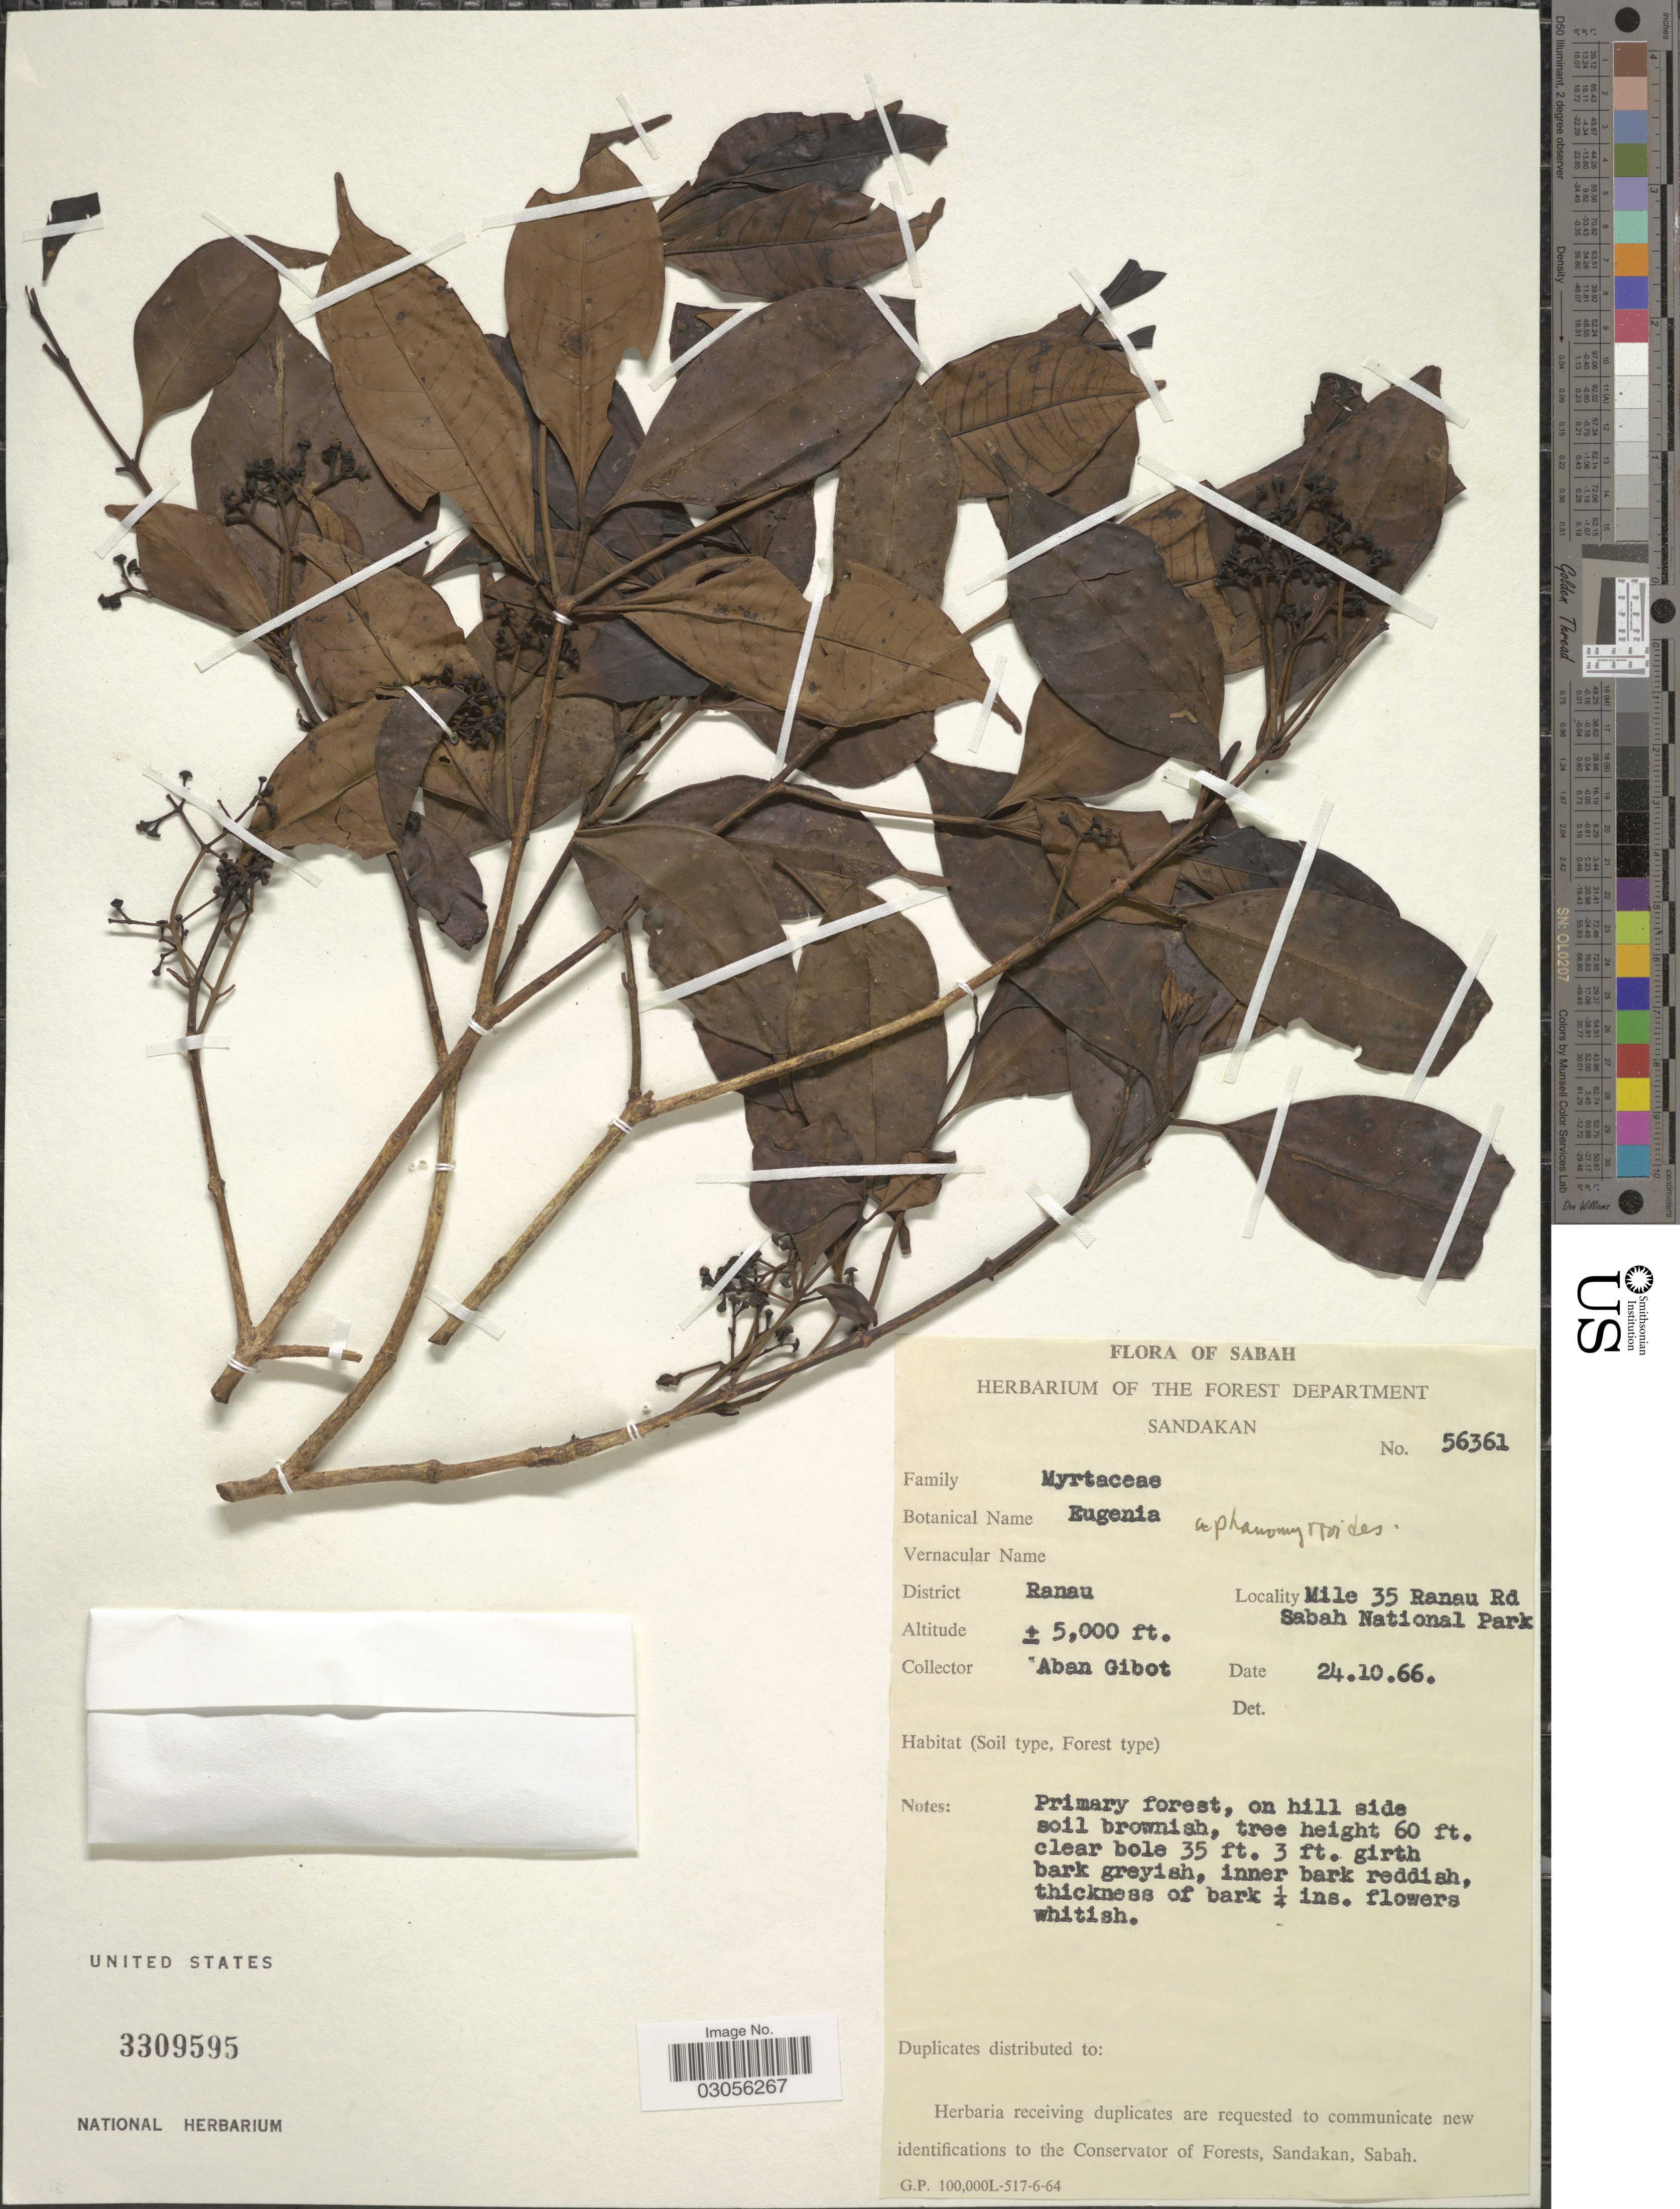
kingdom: Plantae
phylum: Tracheophyta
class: Magnoliopsida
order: Myrtales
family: Myrtaceae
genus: Syzygium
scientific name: Syzygium sp.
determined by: Strong, M. T., (US), Smithsonian Institution - National Museum of Natural History (UNITED STATES)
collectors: A. Gibot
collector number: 56361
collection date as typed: Transcribed d/m/y: 24/10/66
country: Malaysia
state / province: Sabah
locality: District Ranau. Mile 35 Ranau Rd Sabah National Park.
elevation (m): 1524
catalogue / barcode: US 3309595